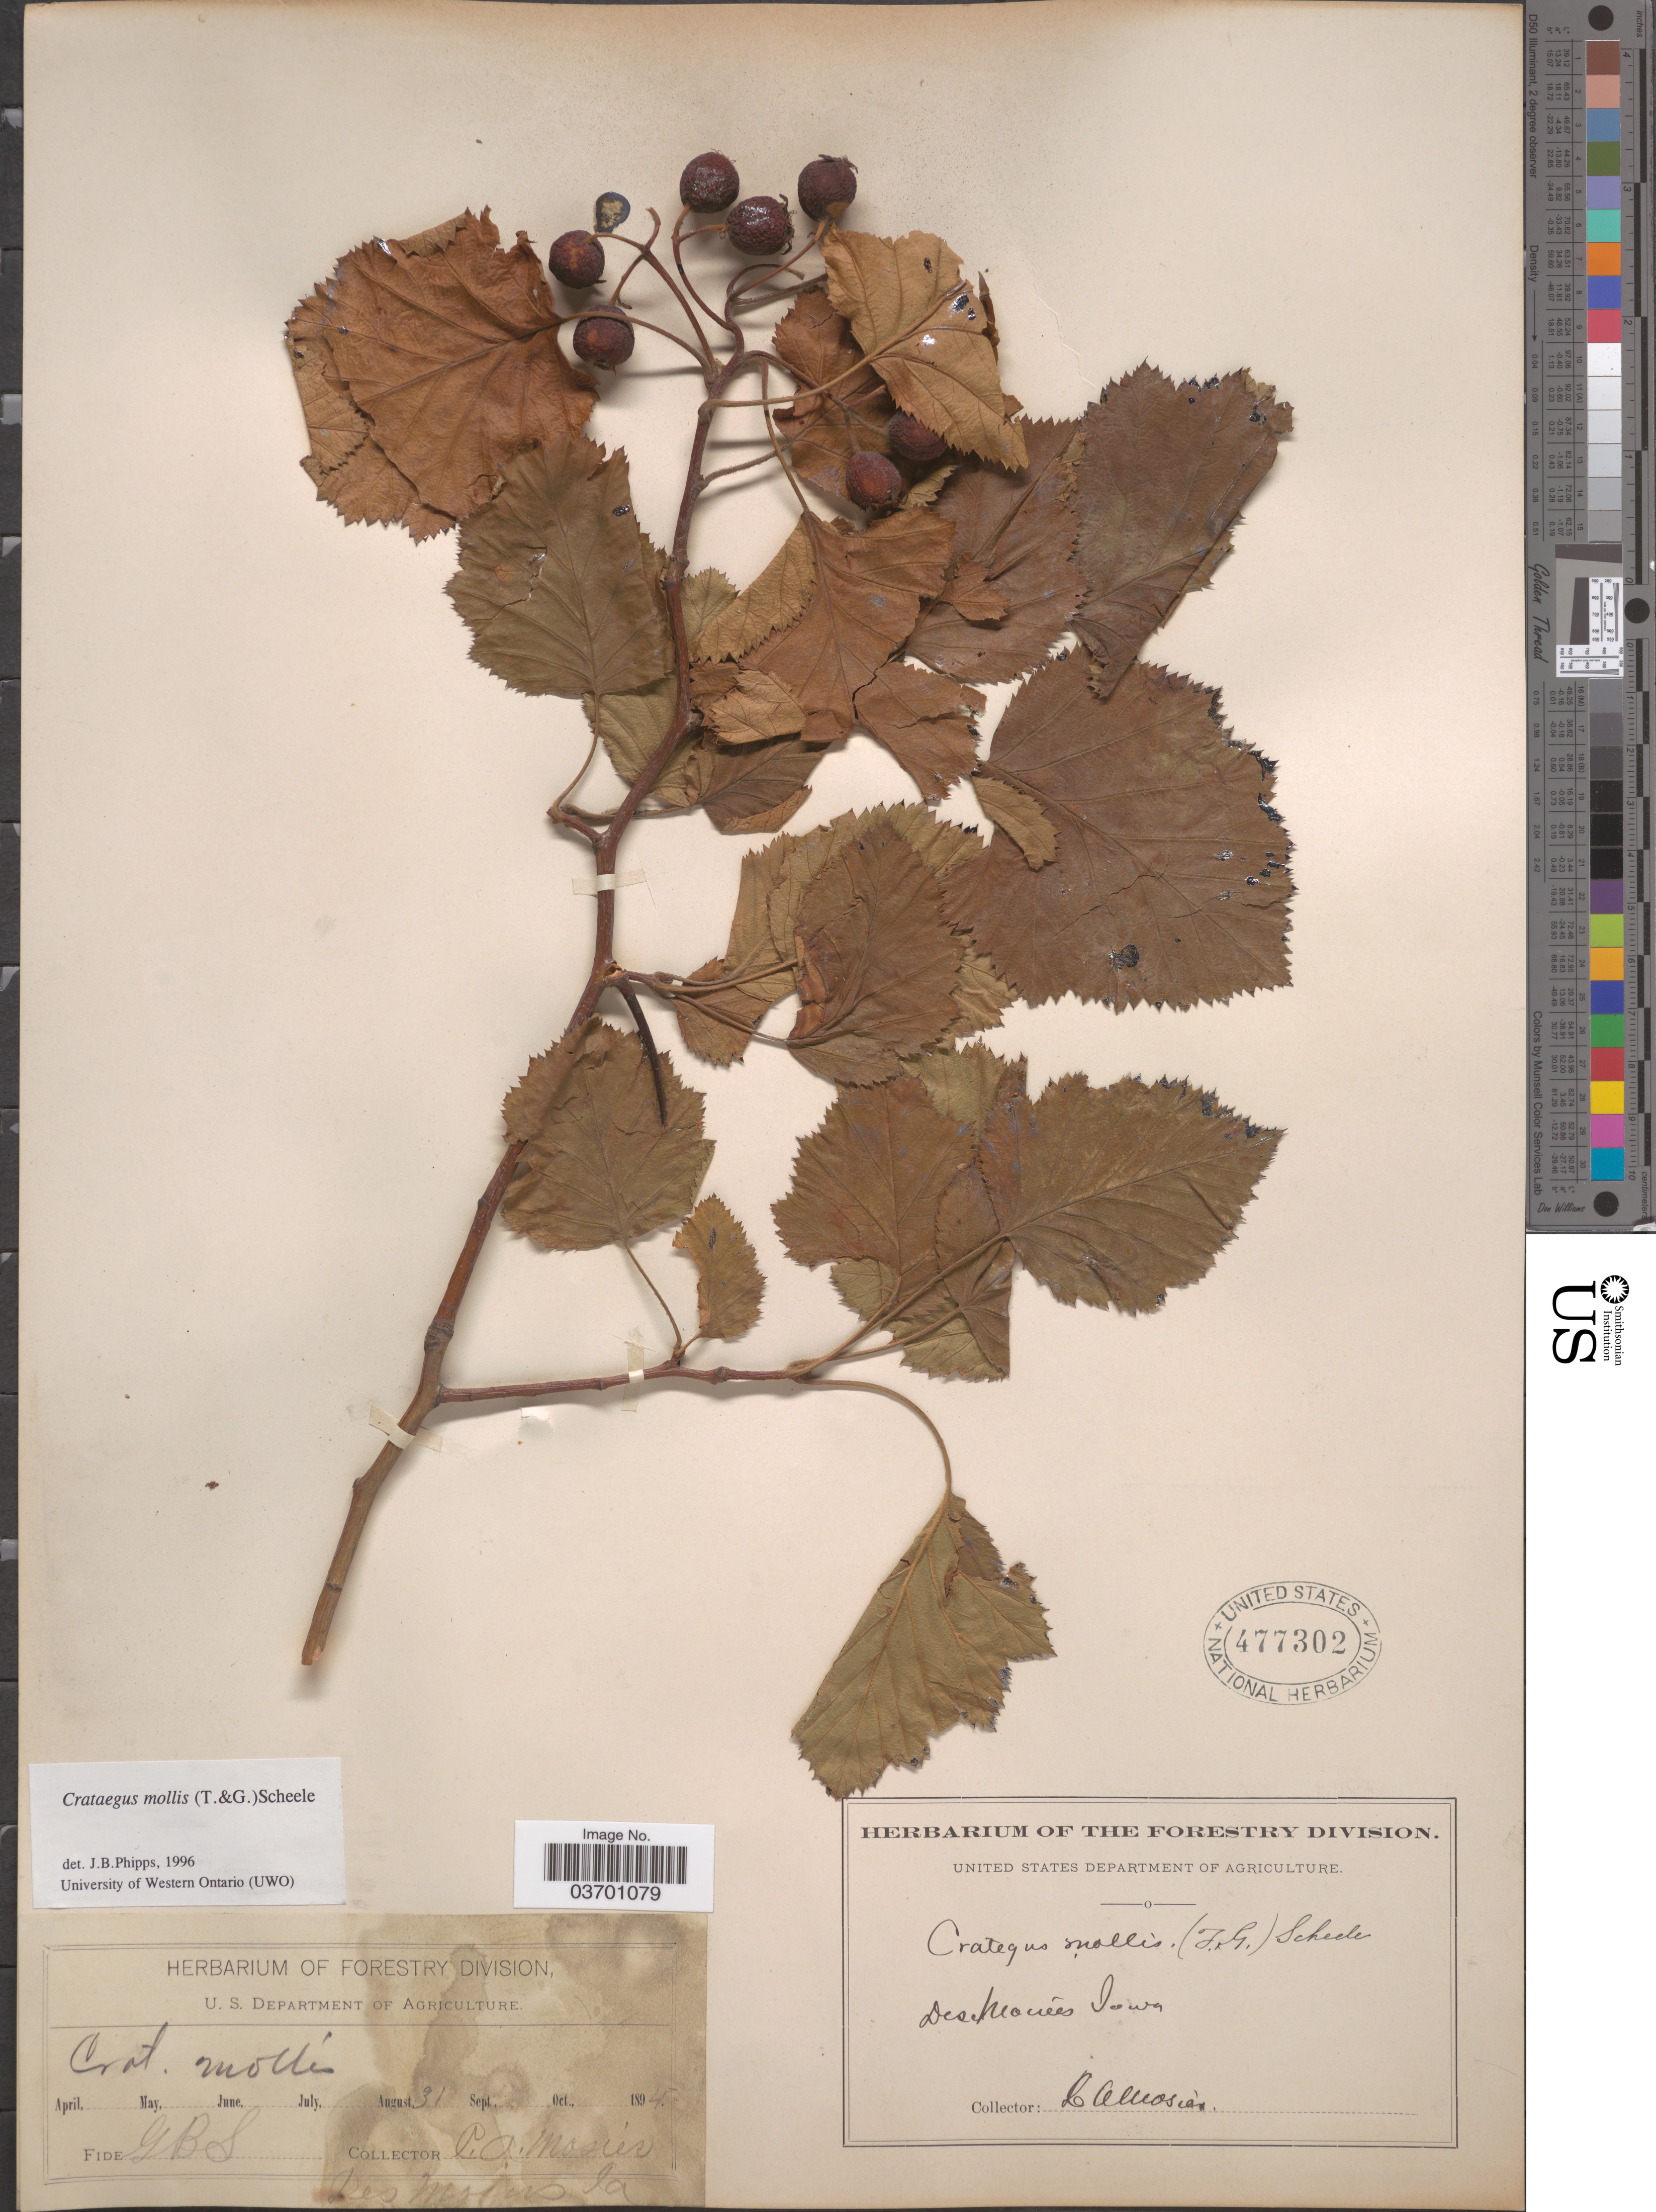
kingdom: Plantae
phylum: Tracheophyta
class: Magnoliopsida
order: Rosales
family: Rosaceae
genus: Crataegus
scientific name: Crataegus mollis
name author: (Torr. & A. Gray) Scheele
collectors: C. A. Mosier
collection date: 1894-08-31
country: United States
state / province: Iowa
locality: Des Moines.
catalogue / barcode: US 477302